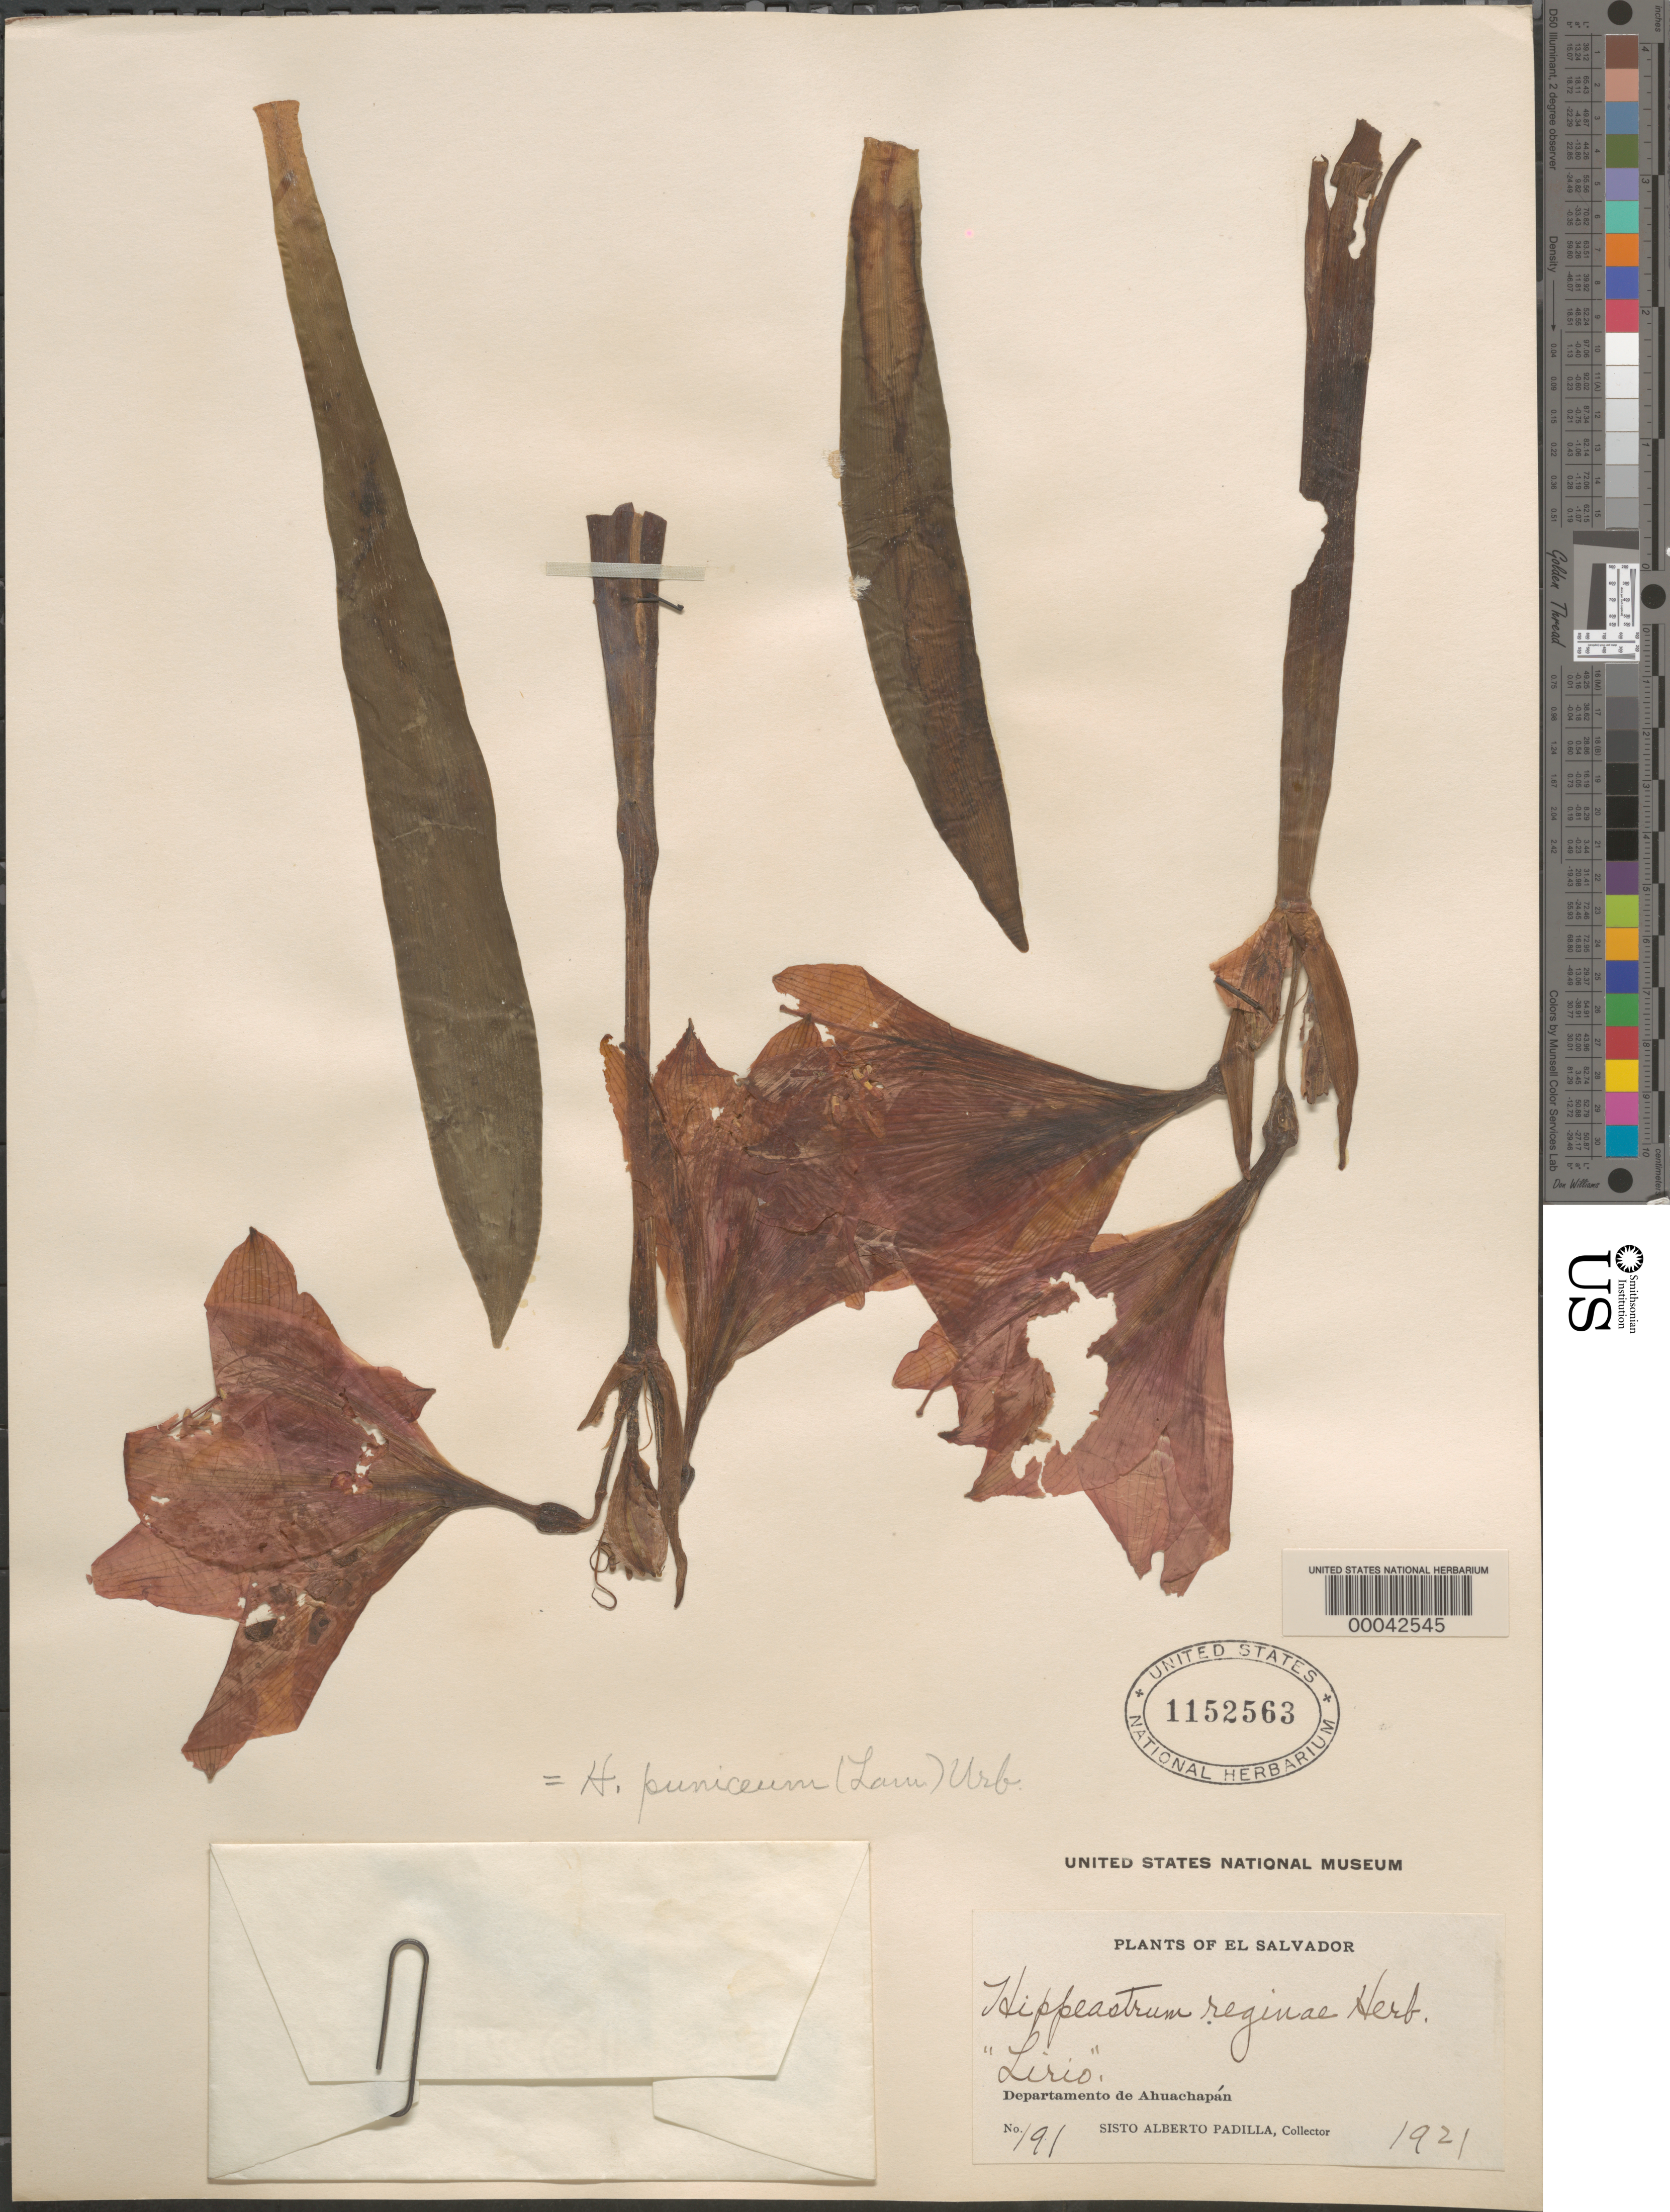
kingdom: Plantae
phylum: Tracheophyta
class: Liliopsida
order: Asparagales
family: Amaryllidaceae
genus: Hippeastrum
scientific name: Hippeastrum puniceum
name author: (Lam.) Voss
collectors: S. A. Padilla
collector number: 191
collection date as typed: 1921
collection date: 1921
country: El Salvador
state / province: Ahuachapán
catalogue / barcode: US 1152563